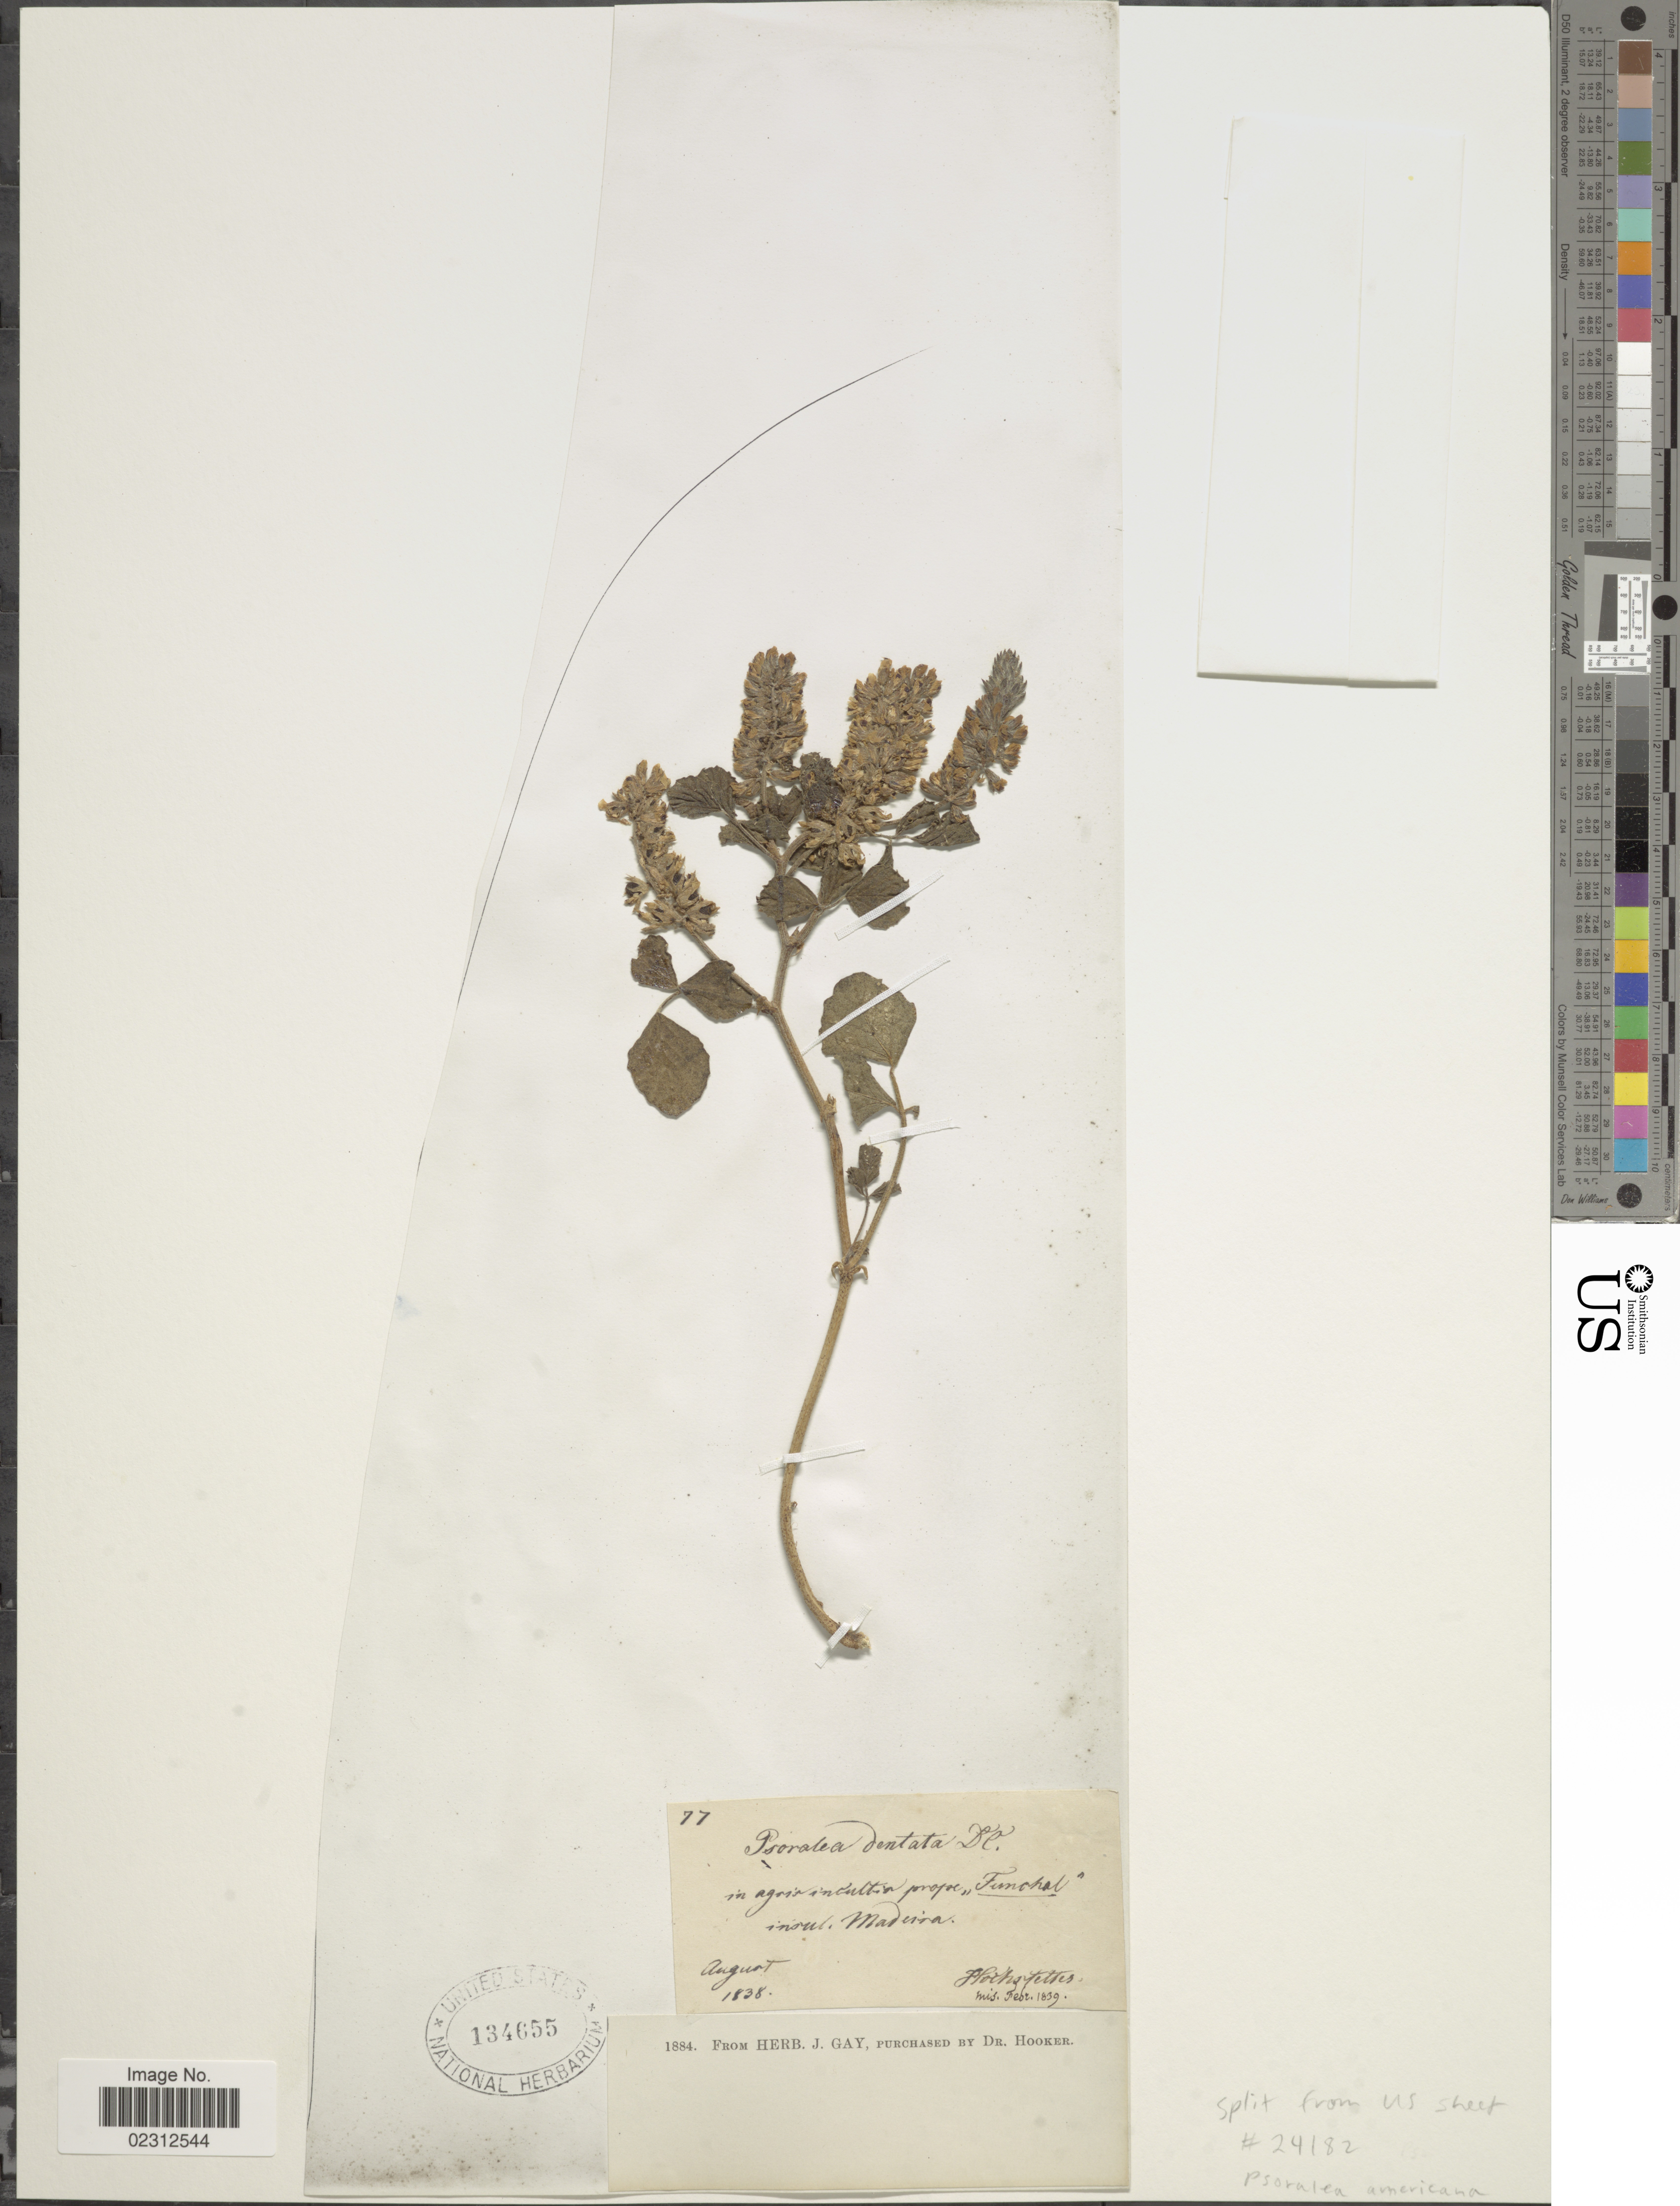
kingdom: Plantae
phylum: Tracheophyta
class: Magnoliopsida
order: Fabales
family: Fabaceae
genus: Psoralea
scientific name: Psoralea dentata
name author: DC.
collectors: -. Hochstetter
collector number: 77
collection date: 1838-08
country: Portugal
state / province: Madeira (Aut. Reg.)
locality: In agoris in cultion prope "Finchal" insul Madeira [interpreted]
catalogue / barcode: US 134655